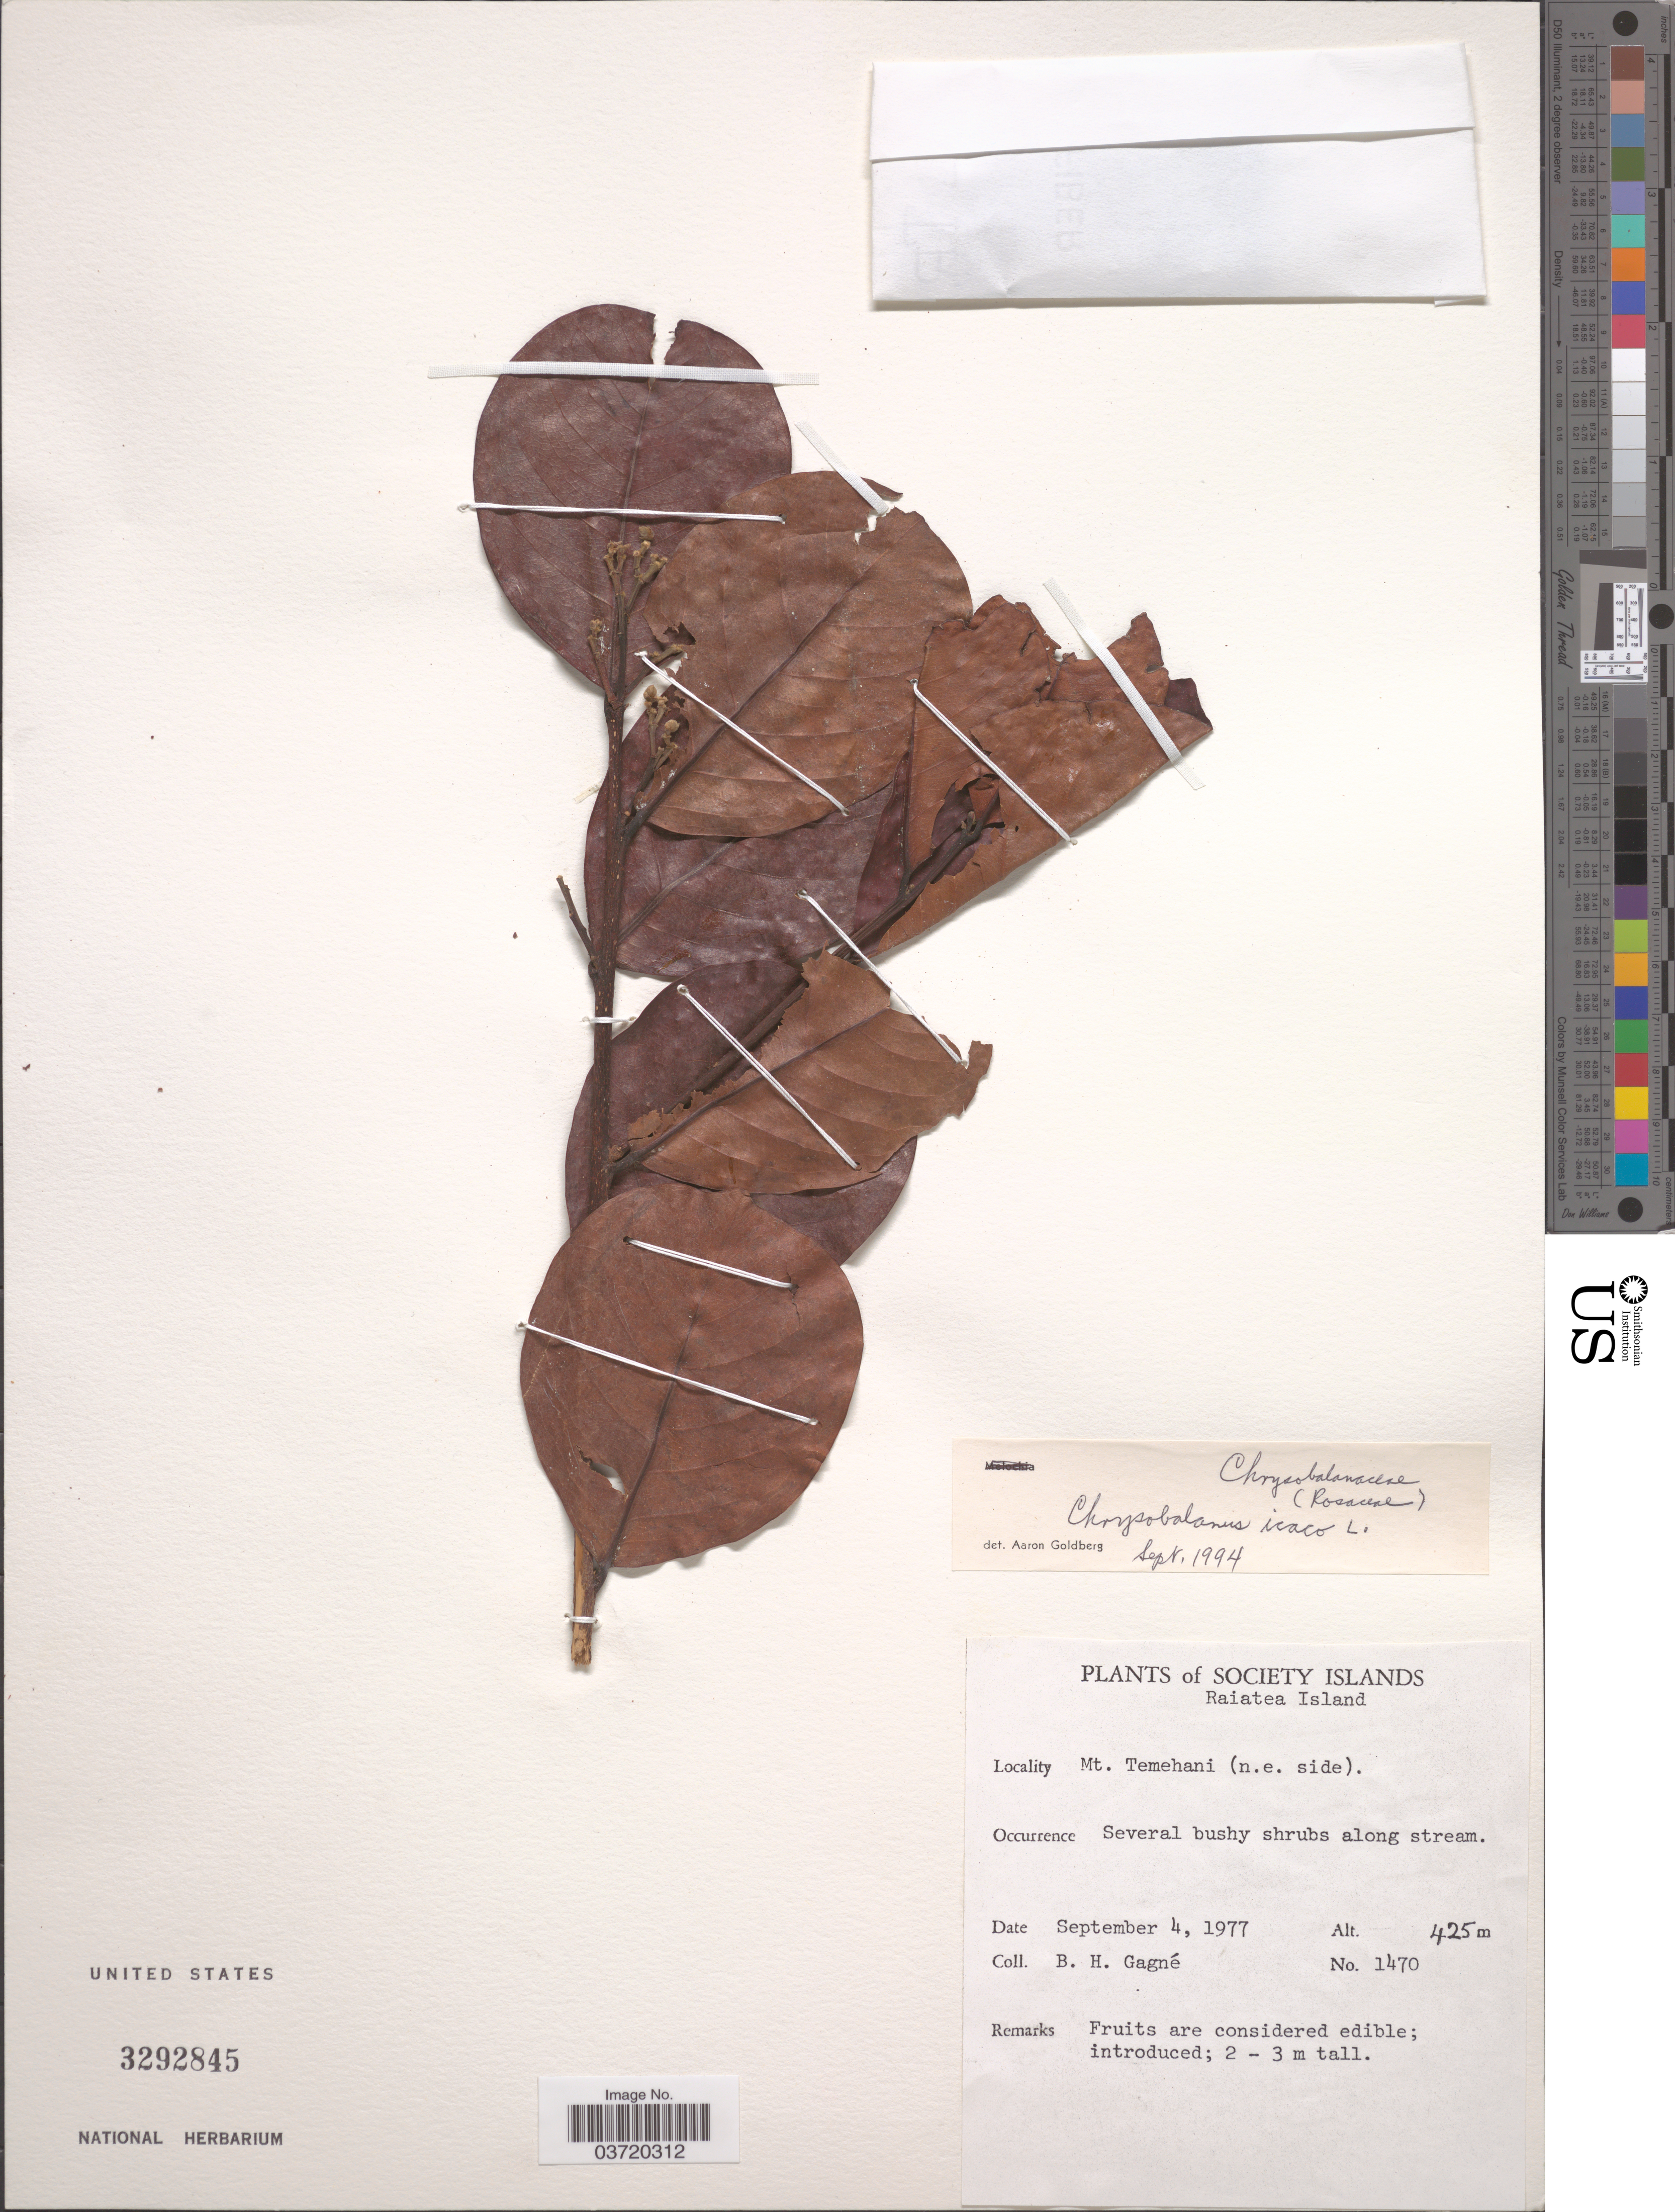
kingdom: Plantae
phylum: Tracheophyta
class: Magnoliopsida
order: Malpighiales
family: Chrysobalanaceae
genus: Chrysobalanus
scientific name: Chrysobalanus icaco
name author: L.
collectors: B. H. Gagné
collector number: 1470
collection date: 1977-09-04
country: French Polynesia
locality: Society Islands. Raiatea Island. Mt. Temehani (n.e. side).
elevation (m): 425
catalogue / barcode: US 3292845